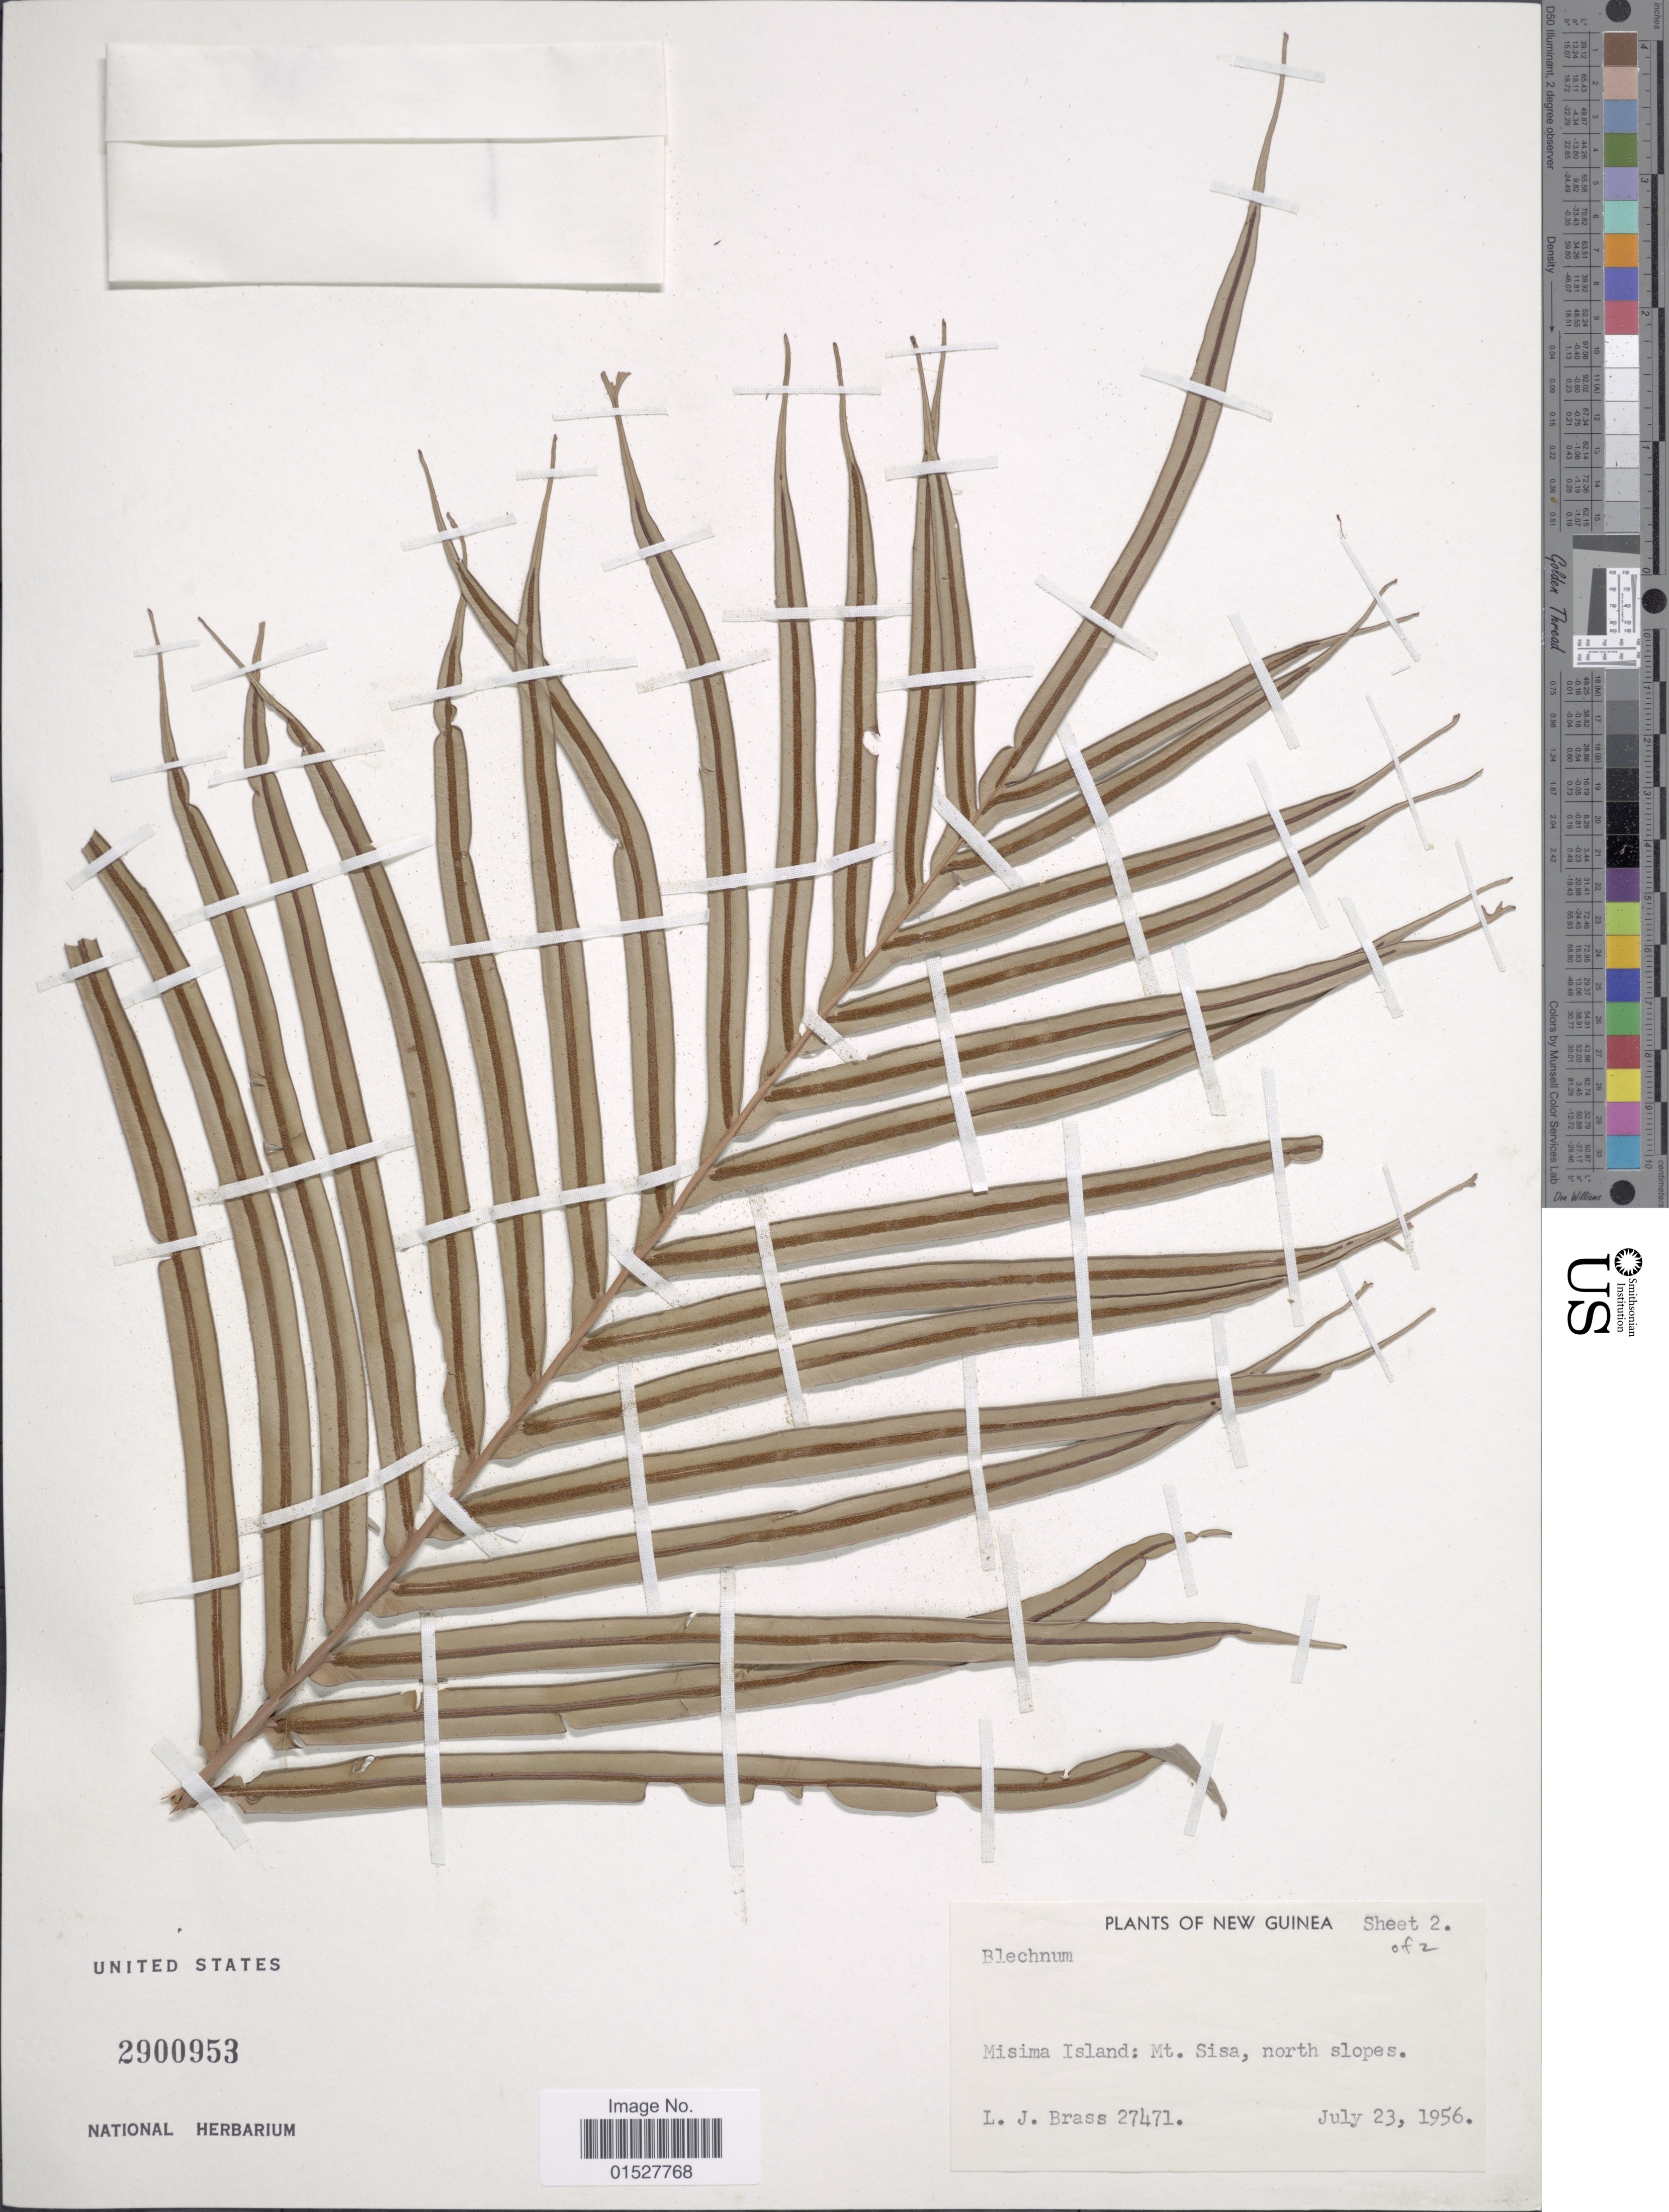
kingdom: Plantae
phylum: Tracheophyta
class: Polypodiopsida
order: Polypodiales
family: Blechnaceae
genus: Blechnum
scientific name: Blechnum sp.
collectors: L. J. Brass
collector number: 27471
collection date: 1956-07-23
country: Papua New Guinea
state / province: Milne Bay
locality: Misima Island, mt. Sisa, north slopes.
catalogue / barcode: US 2900953